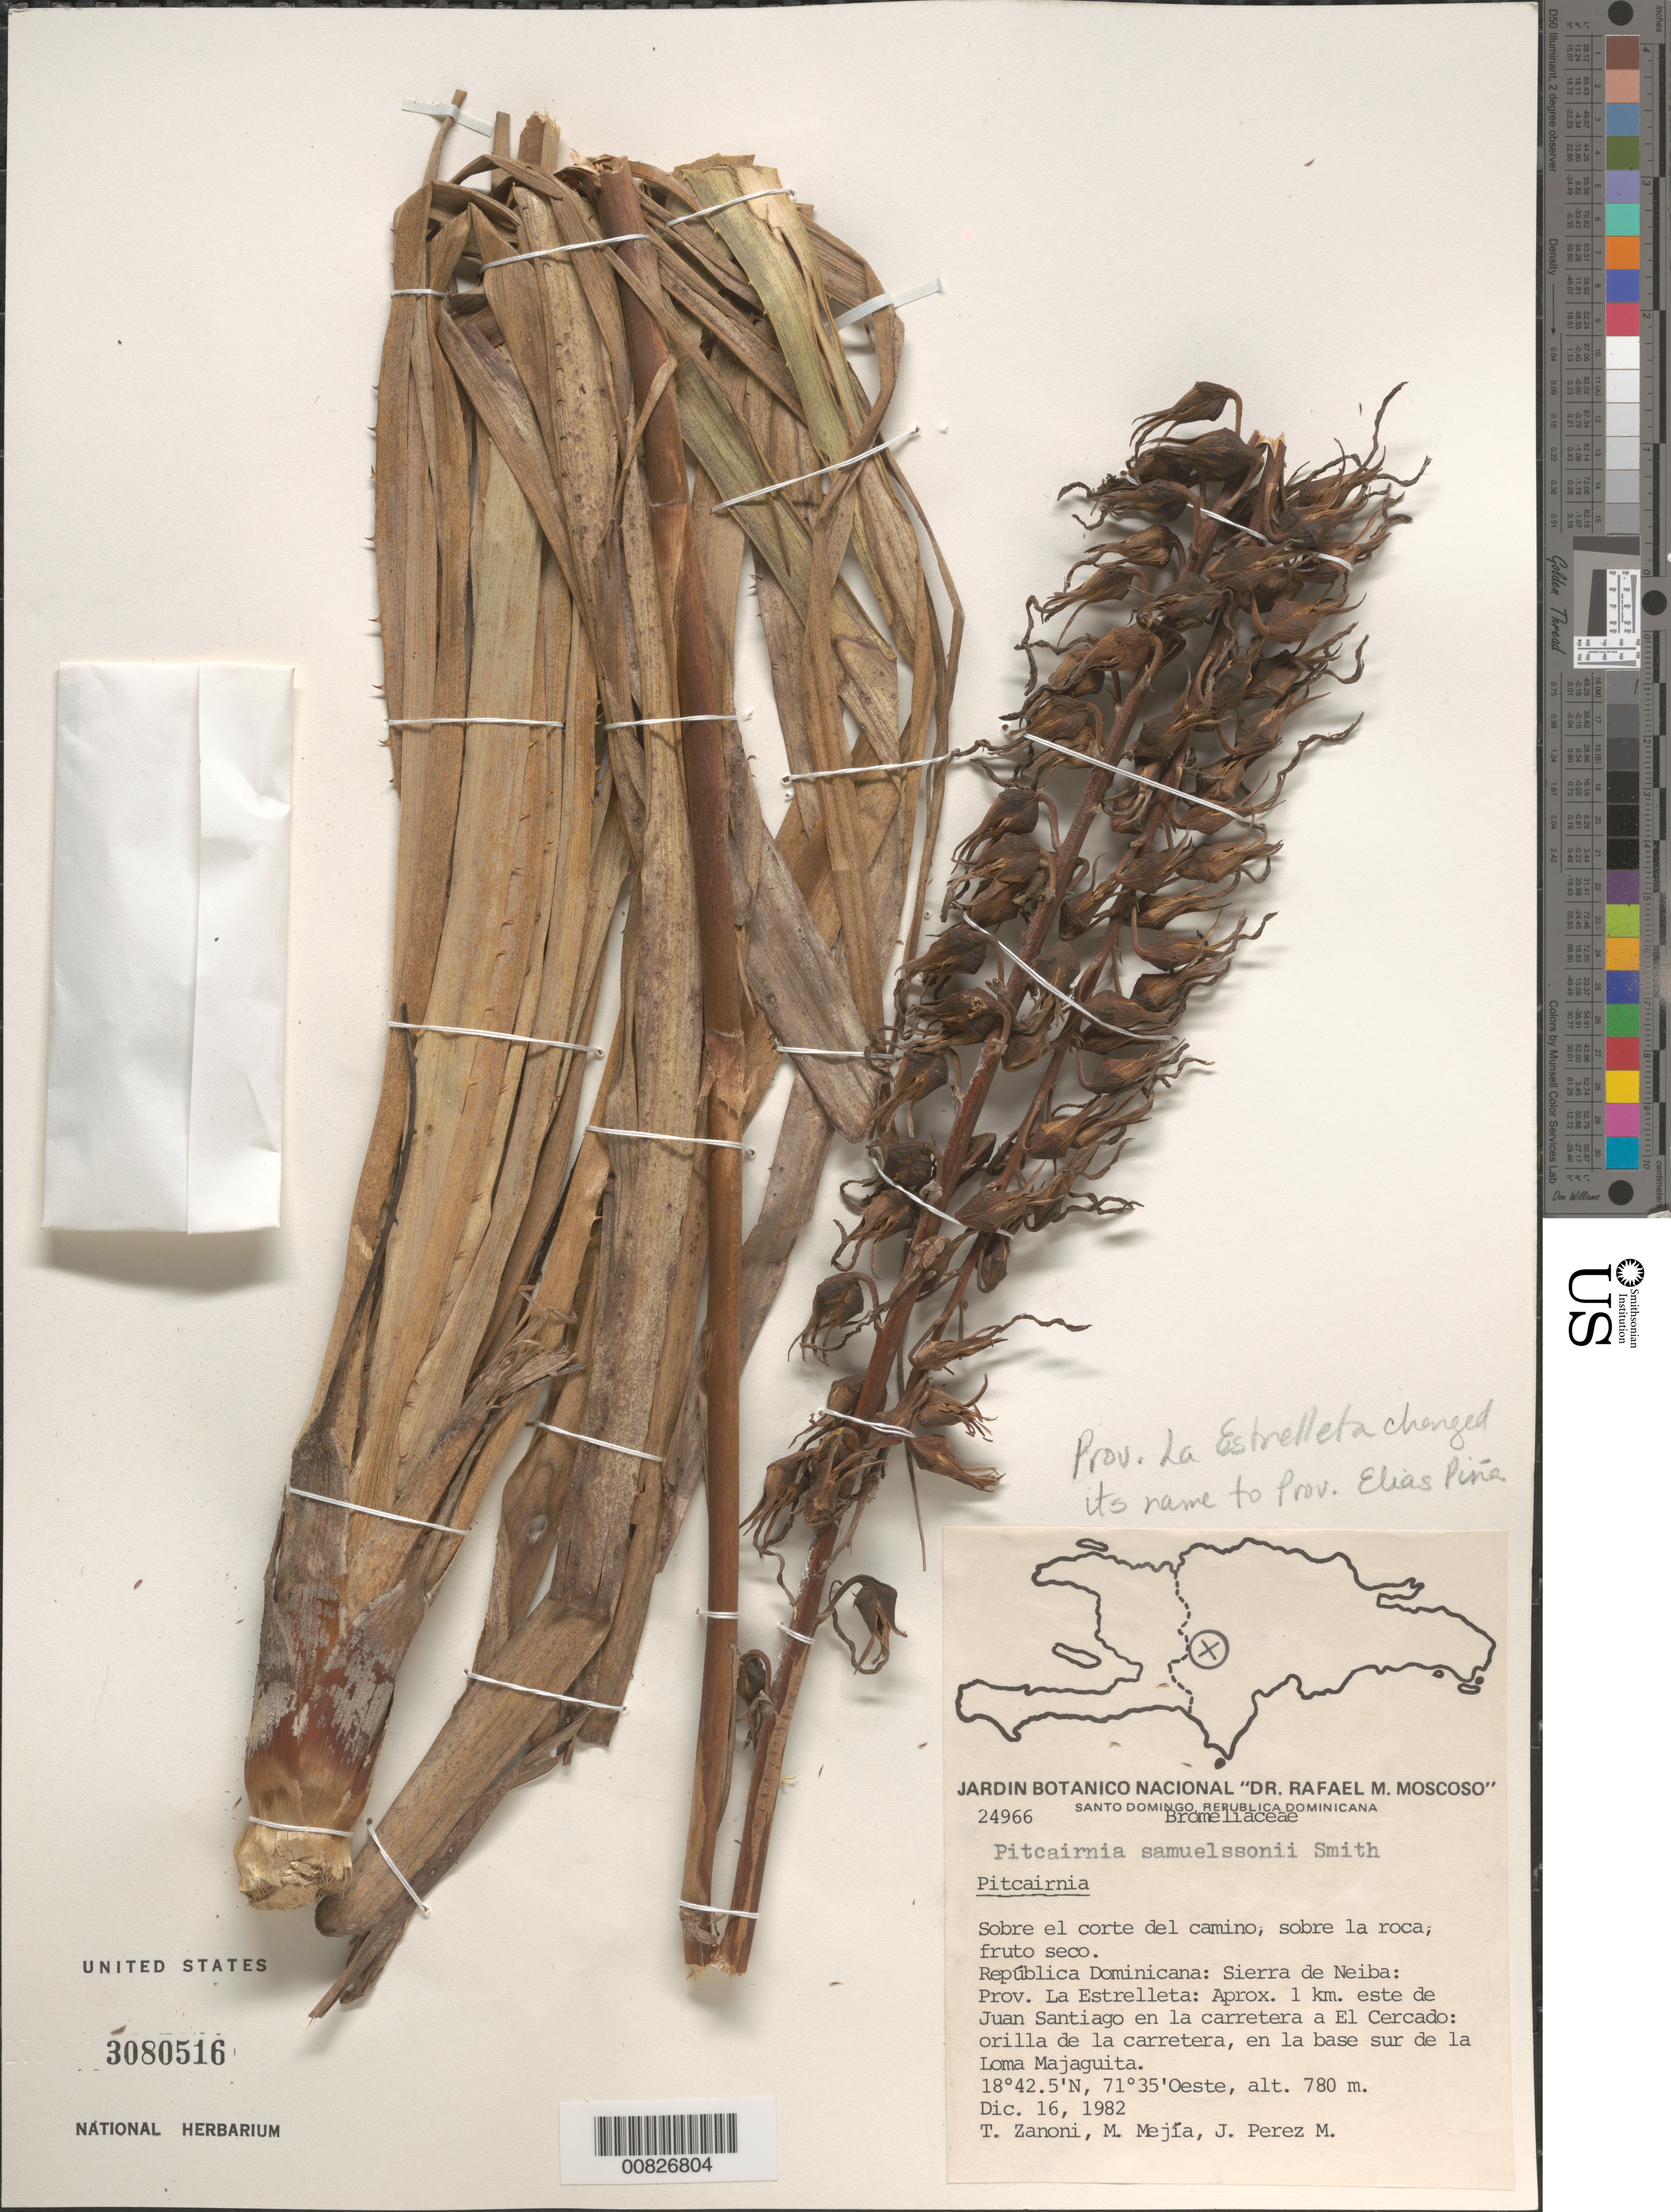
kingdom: Plantae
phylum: Tracheophyta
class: Liliopsida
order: Poales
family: Bromeliaceae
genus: Pitcairnia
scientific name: Pitcairnia samuelssonii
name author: L.B. Sm.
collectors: T. A. Zanoni, M. Mejia & J. Perez-M.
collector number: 24966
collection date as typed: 16 Dec 1982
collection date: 1982-12-16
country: Dominican Republic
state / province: Elías Piña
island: Hispaniola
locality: Sierra de Neiba, Prov. Elias Piña: Aprox. 1 km. al este de Juan Santiago en la carretera a El Cercado: orilla de la carretera, en la base sur de la Loma Majaguita.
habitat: Sobre corte del camino, sobre la roca.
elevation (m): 780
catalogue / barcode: US 3080516